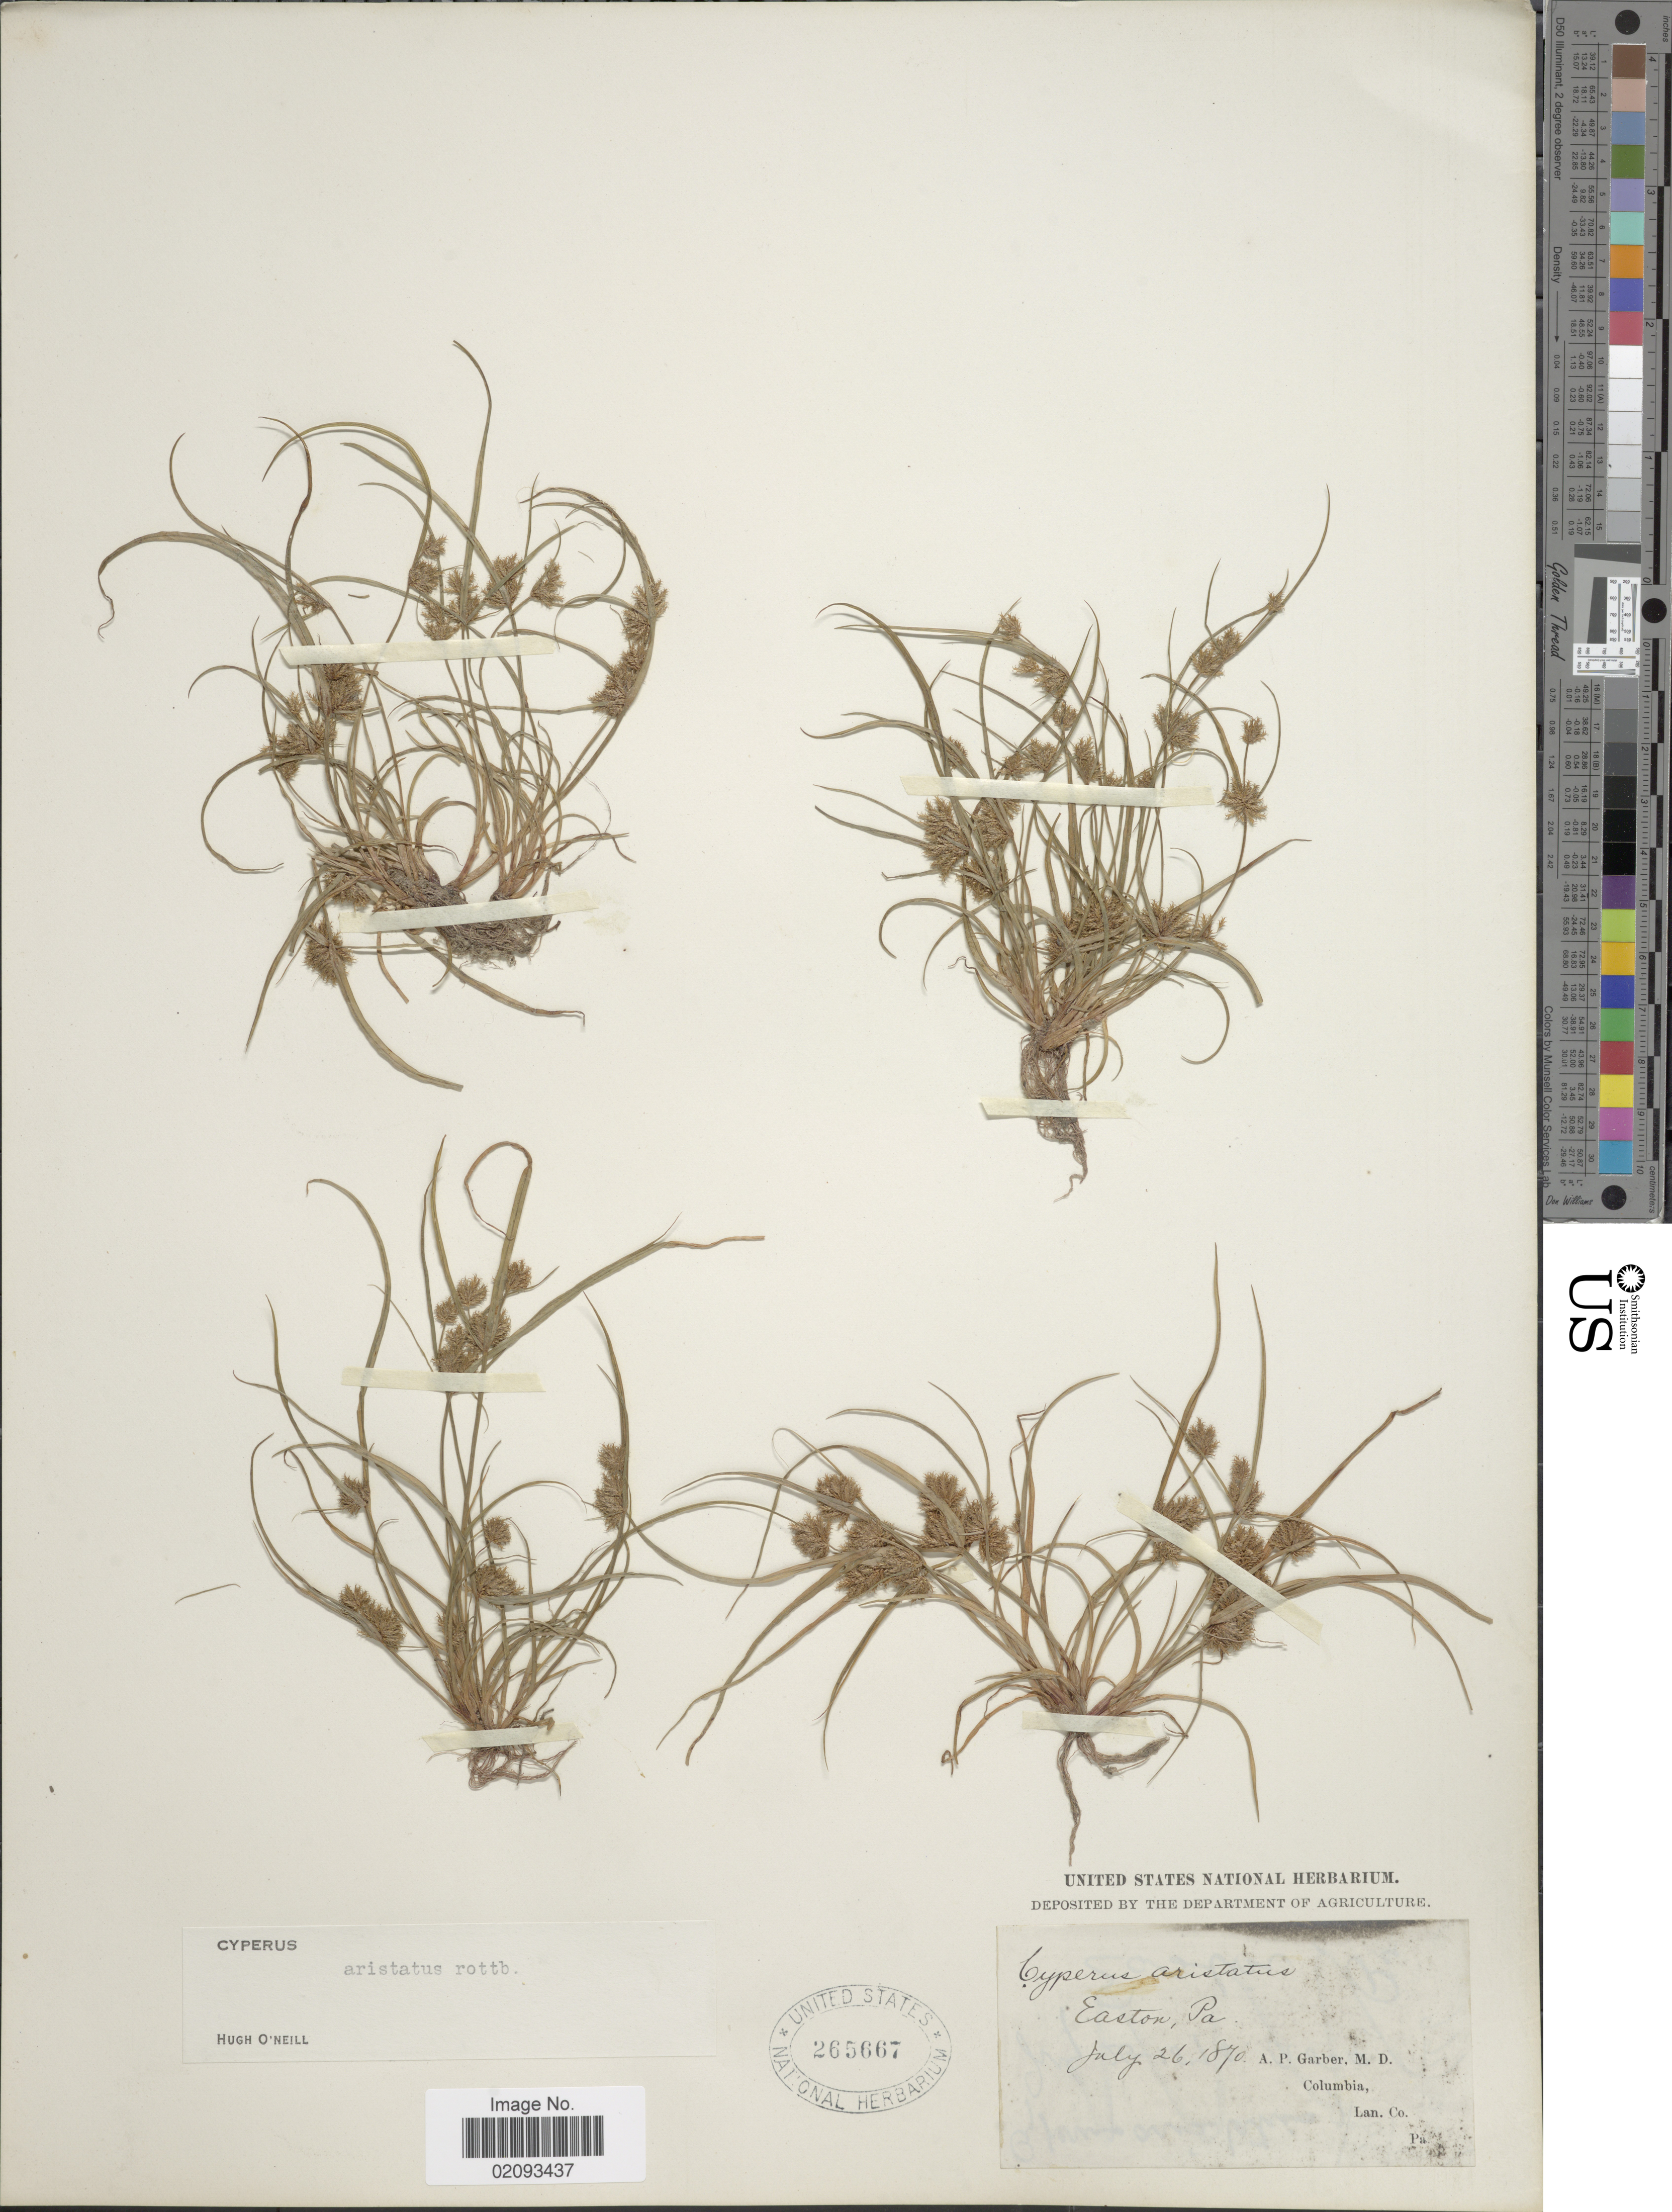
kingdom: Plantae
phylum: Tracheophyta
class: Liliopsida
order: Poales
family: Cyperaceae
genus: Cyperus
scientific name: Cyperus squarrosus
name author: L.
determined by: Strong, Mark T., (BOT), Smithsonian Institution - National Museum of Natural History (UNITED STATES)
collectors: A. P. Garber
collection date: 1870-07-26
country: United States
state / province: Pennsylvania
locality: Easton, Pa.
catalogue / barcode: US 265667